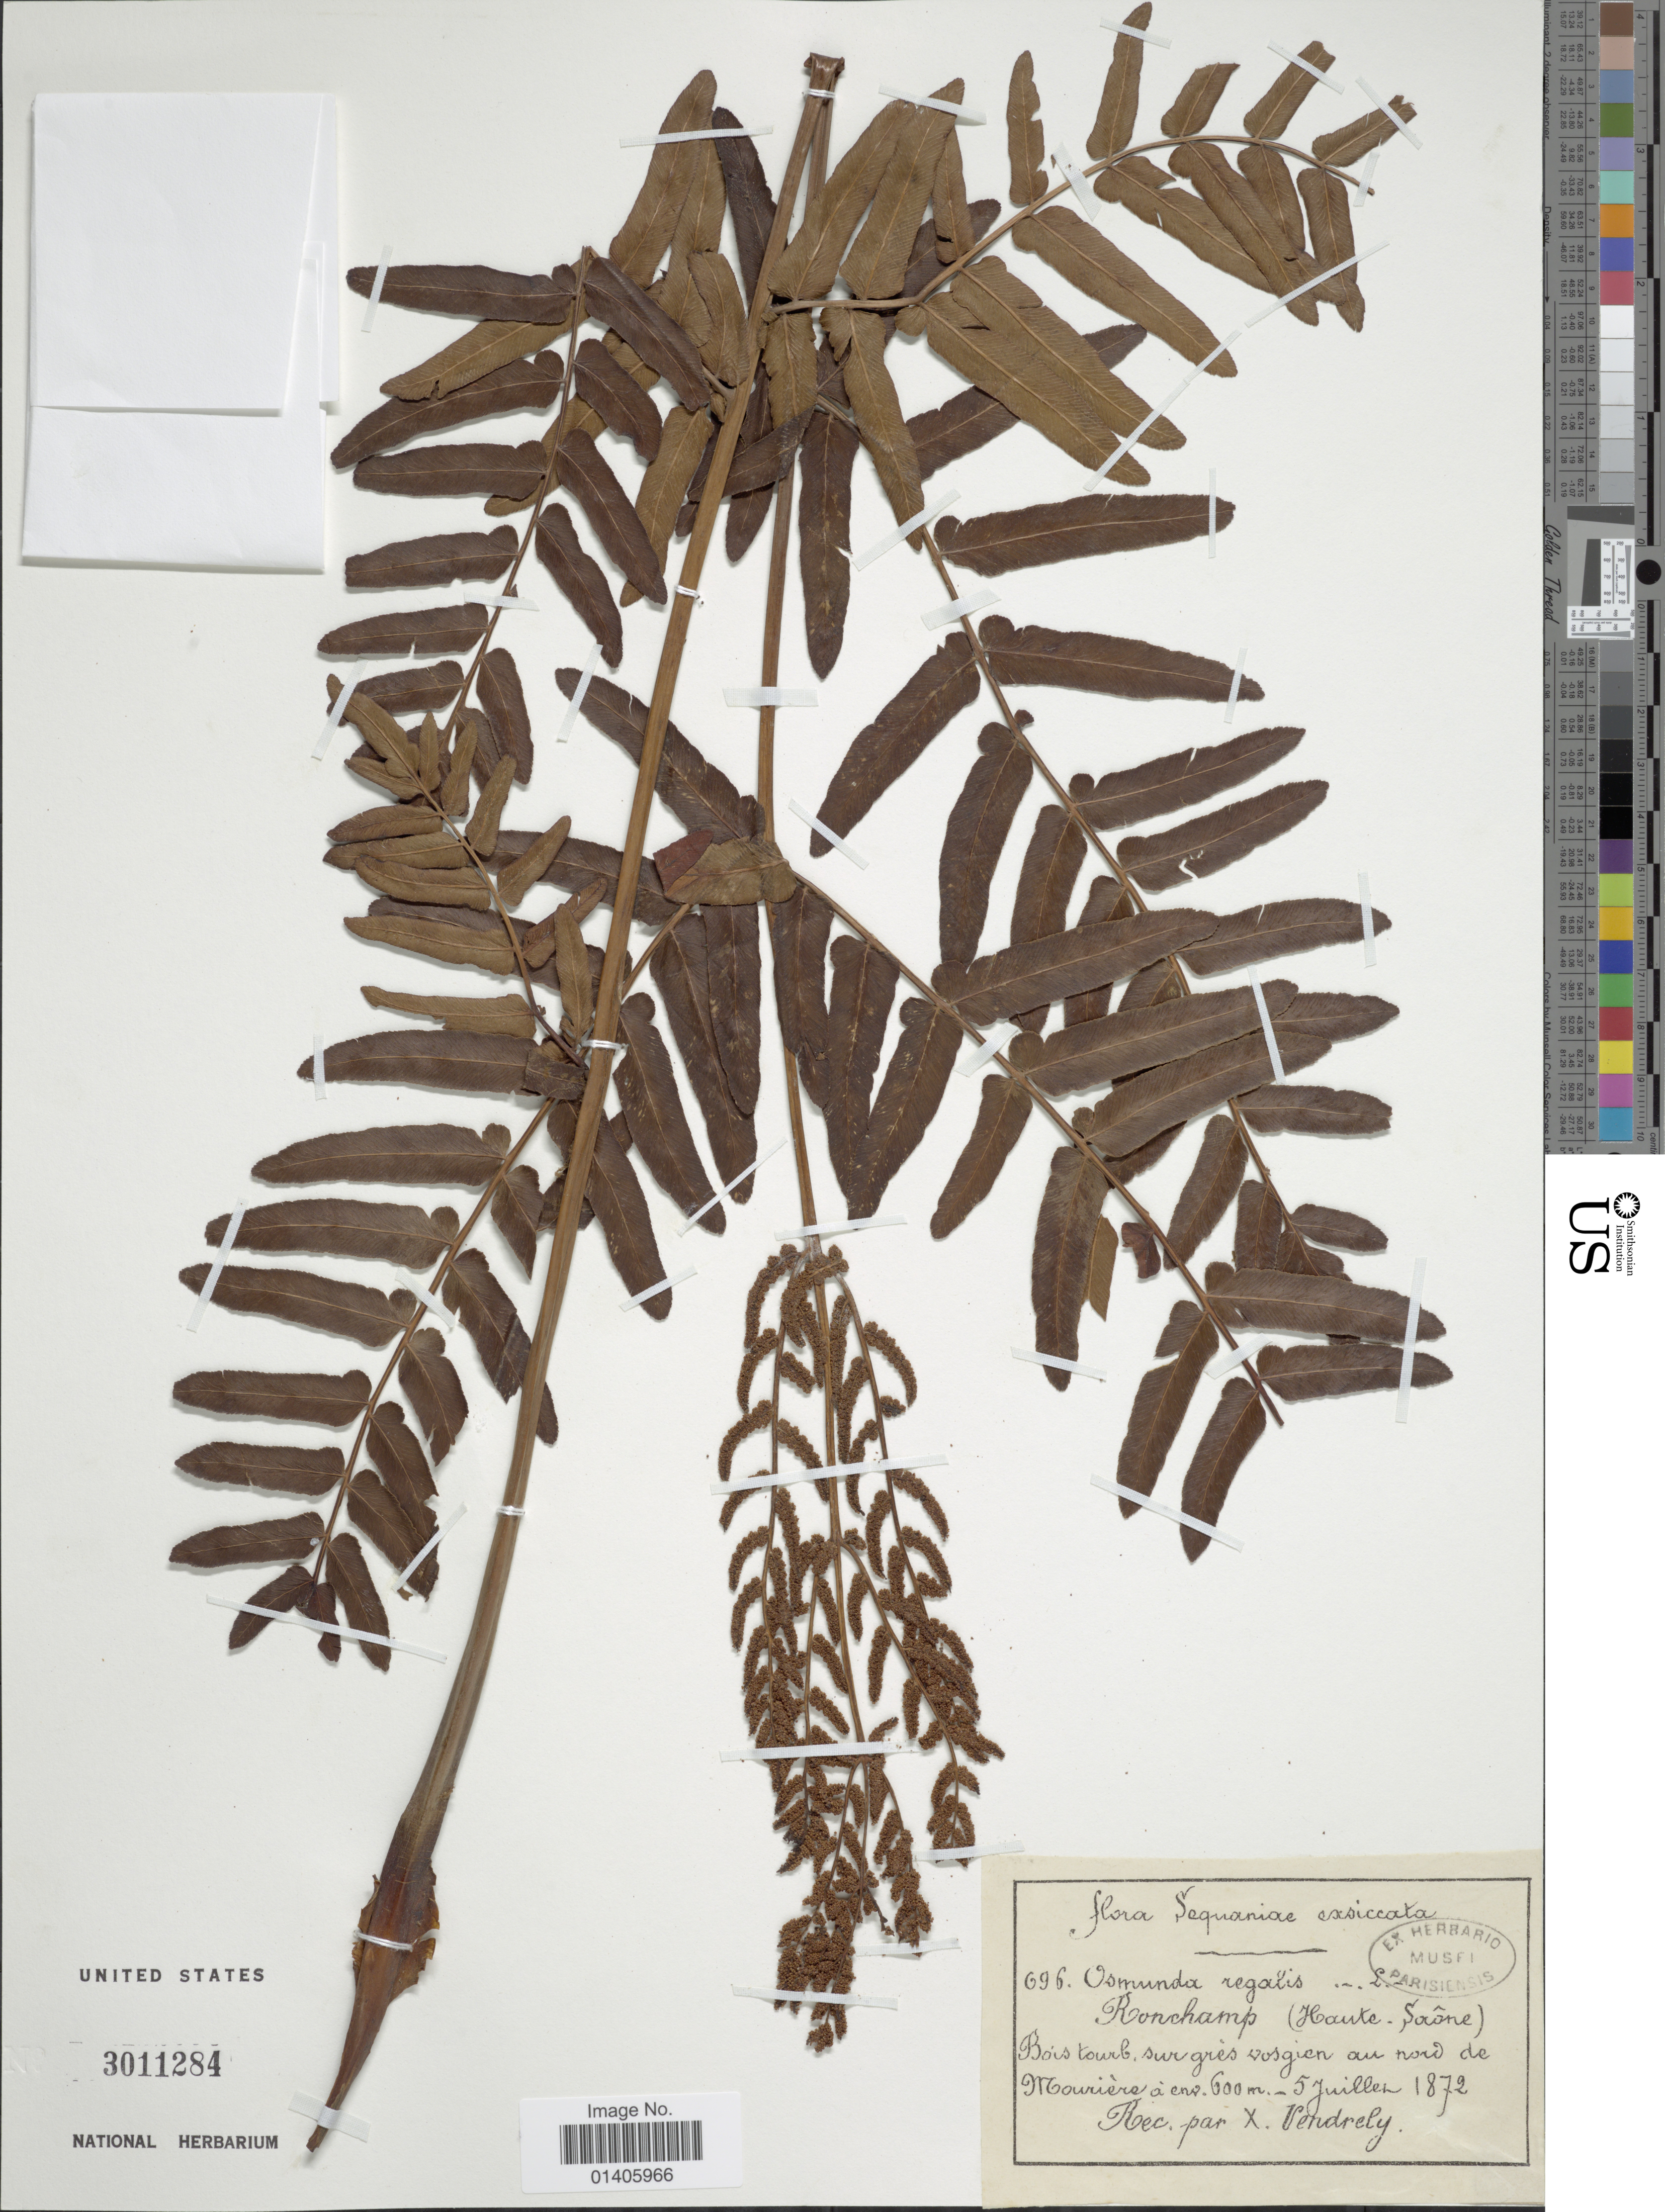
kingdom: Plantae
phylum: Tracheophyta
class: Polypodiopsida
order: Osmundales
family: Osmundaceae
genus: Osmunda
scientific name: Osmunda regalis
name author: L.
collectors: X. Vendrely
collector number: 696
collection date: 1872-07-05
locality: Sequaniae, Bois tourb sur gres vosgien au nord de Mouriere [interpreted]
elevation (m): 600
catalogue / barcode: US 3011284